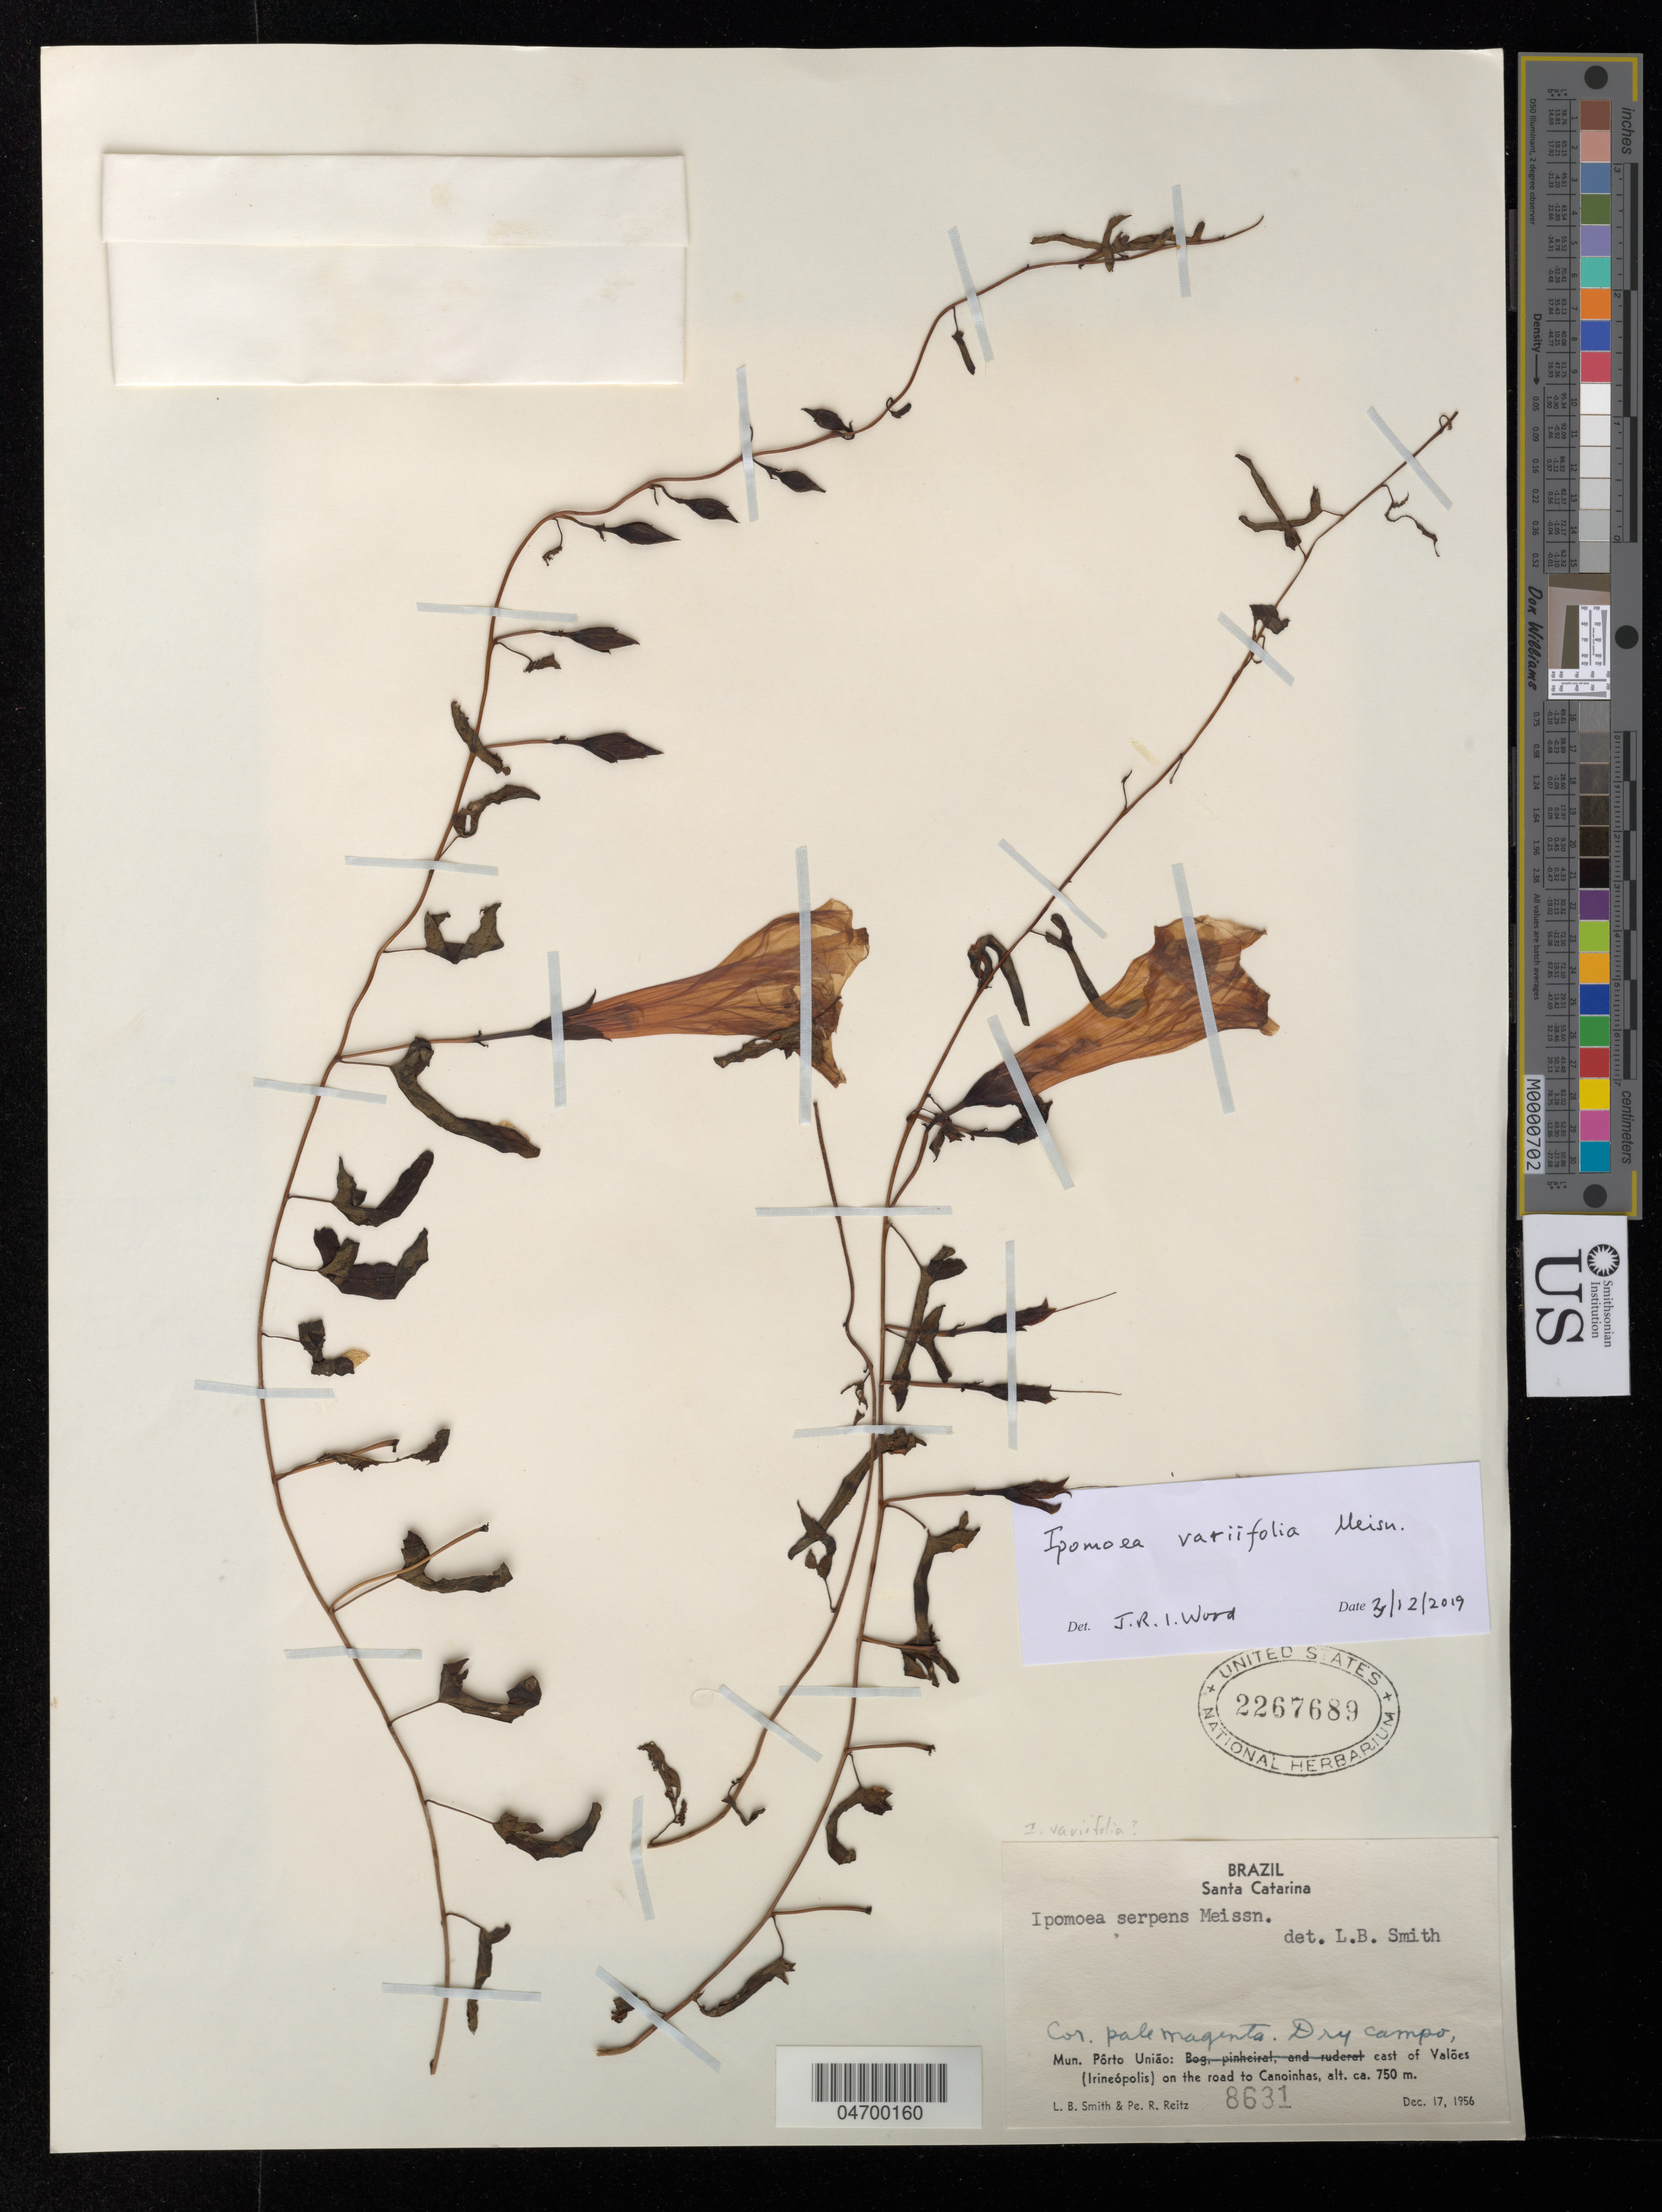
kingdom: Plantae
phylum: Tracheophyta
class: Magnoliopsida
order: Solanales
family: Convolvulaceae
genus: Ipomoea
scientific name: Ipomoea variifolia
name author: Meisn.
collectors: L. Smith & P. Reitz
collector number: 8631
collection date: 1956-12-17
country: Brazil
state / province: Santa Catarina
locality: Mun. Pôrto União: east of Valões (Irineópolis) on the road to Canoinhas.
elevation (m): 750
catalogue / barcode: US 2267689